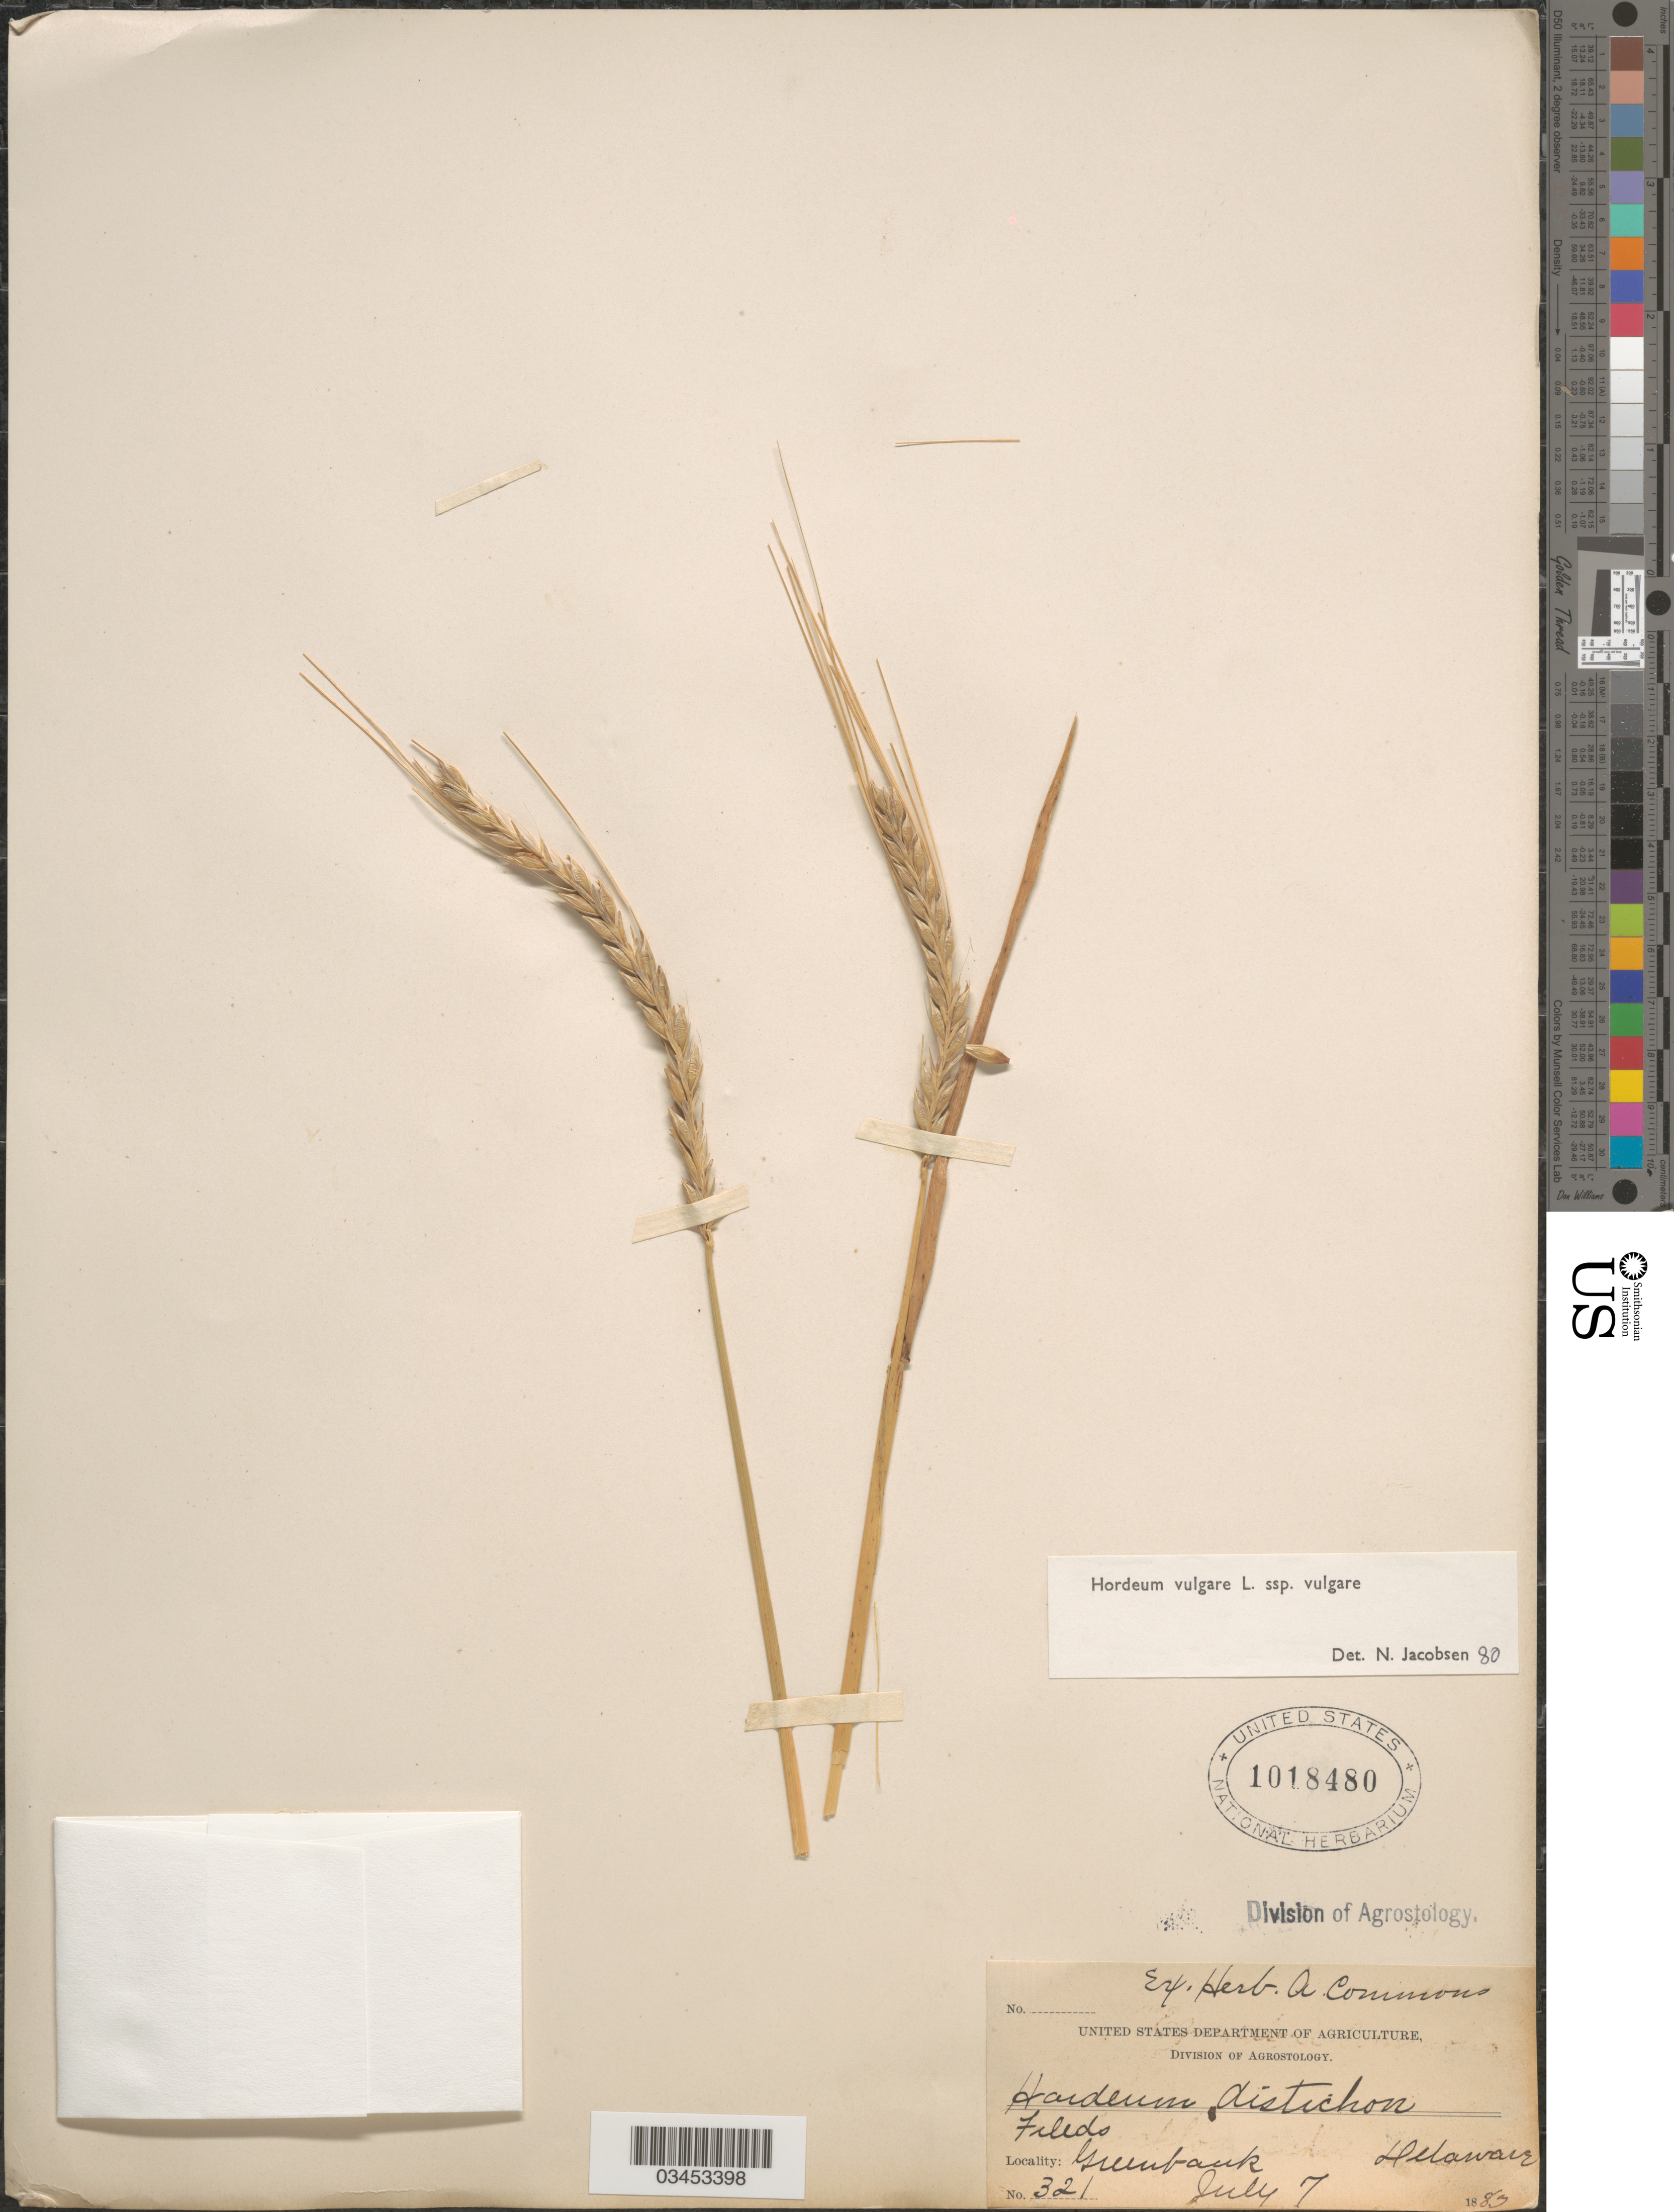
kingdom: Plantae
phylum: Tracheophyta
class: Liliopsida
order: Poales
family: Poaceae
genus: Hordeum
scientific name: Hordeum vulgare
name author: L.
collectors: ex herb. A. Commons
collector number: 321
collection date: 1883-07-07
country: United States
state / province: Delaware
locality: Greenbank.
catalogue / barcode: US 1018480